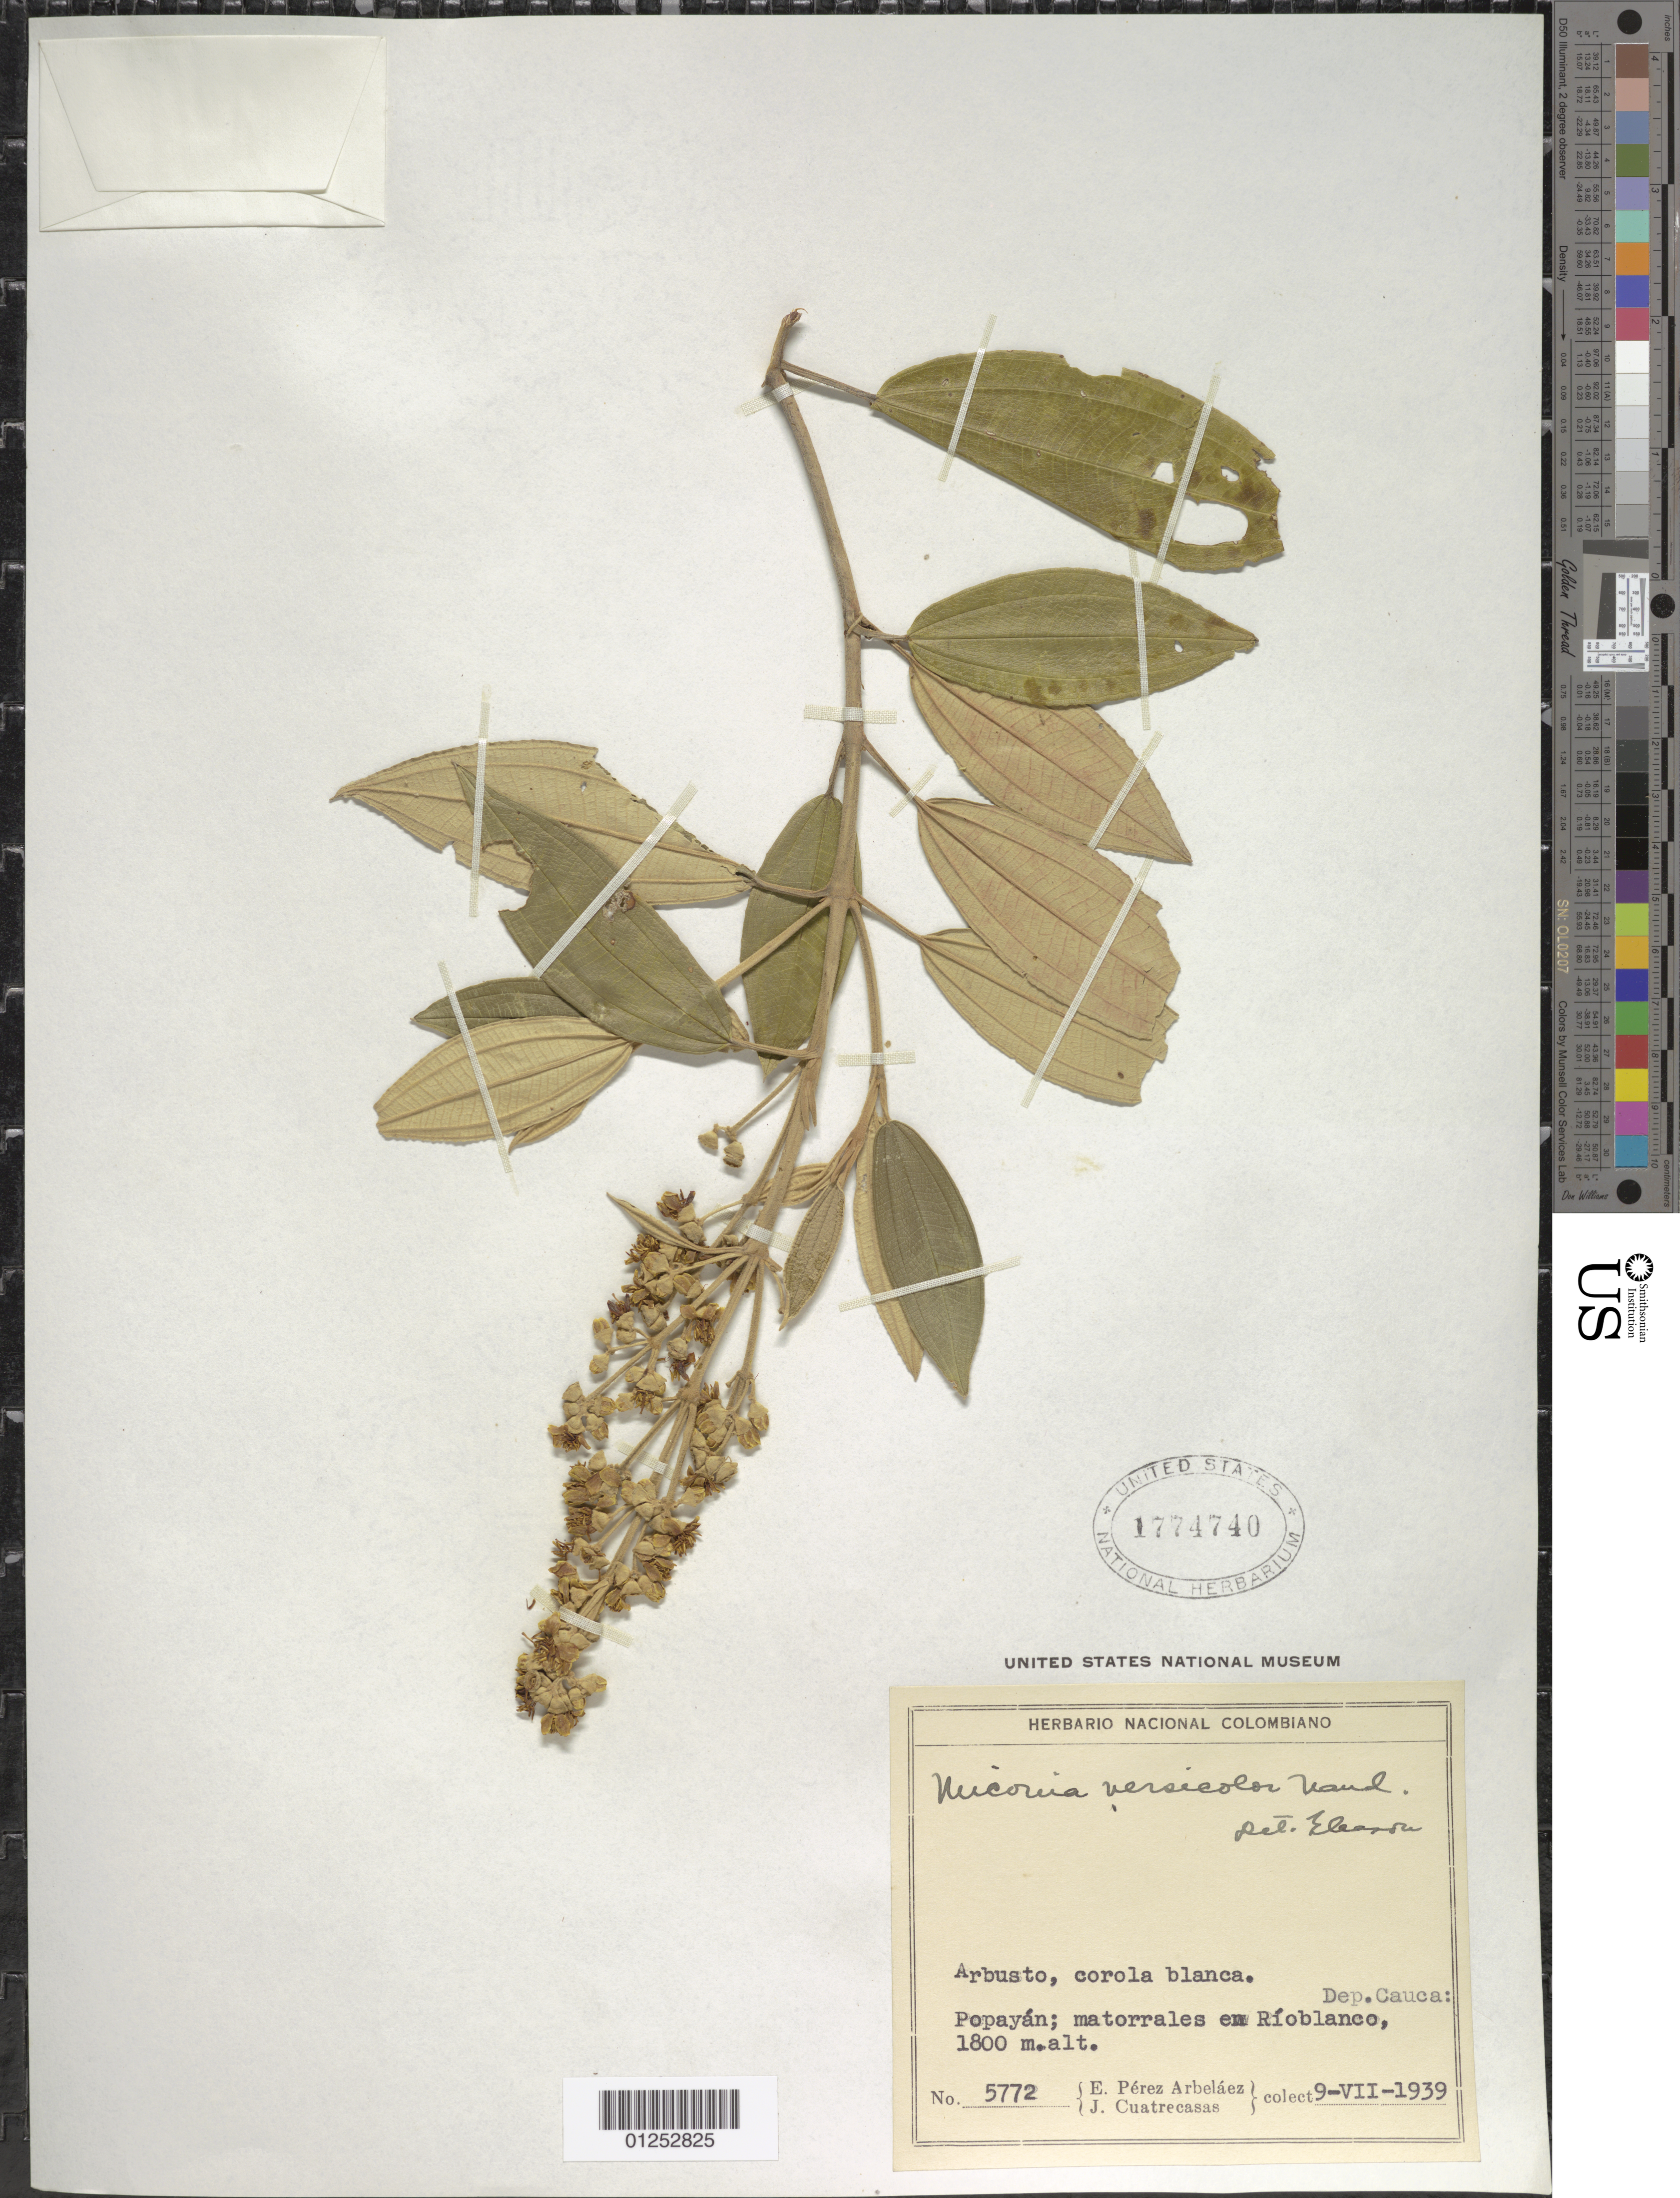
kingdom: Plantae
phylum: Tracheophyta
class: Magnoliopsida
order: Myrtales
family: Melastomataceae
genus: Miconia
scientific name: Miconia versicolor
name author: Naudin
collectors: E. Pérez Arbeláez & J. Cuatrecasas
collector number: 5772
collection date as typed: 09 Jul 1939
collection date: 1939-07-09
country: Colombia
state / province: Cauca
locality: Popayán; Matorrales in Rio Blanco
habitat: Matorrales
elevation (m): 1800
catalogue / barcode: US 1774740